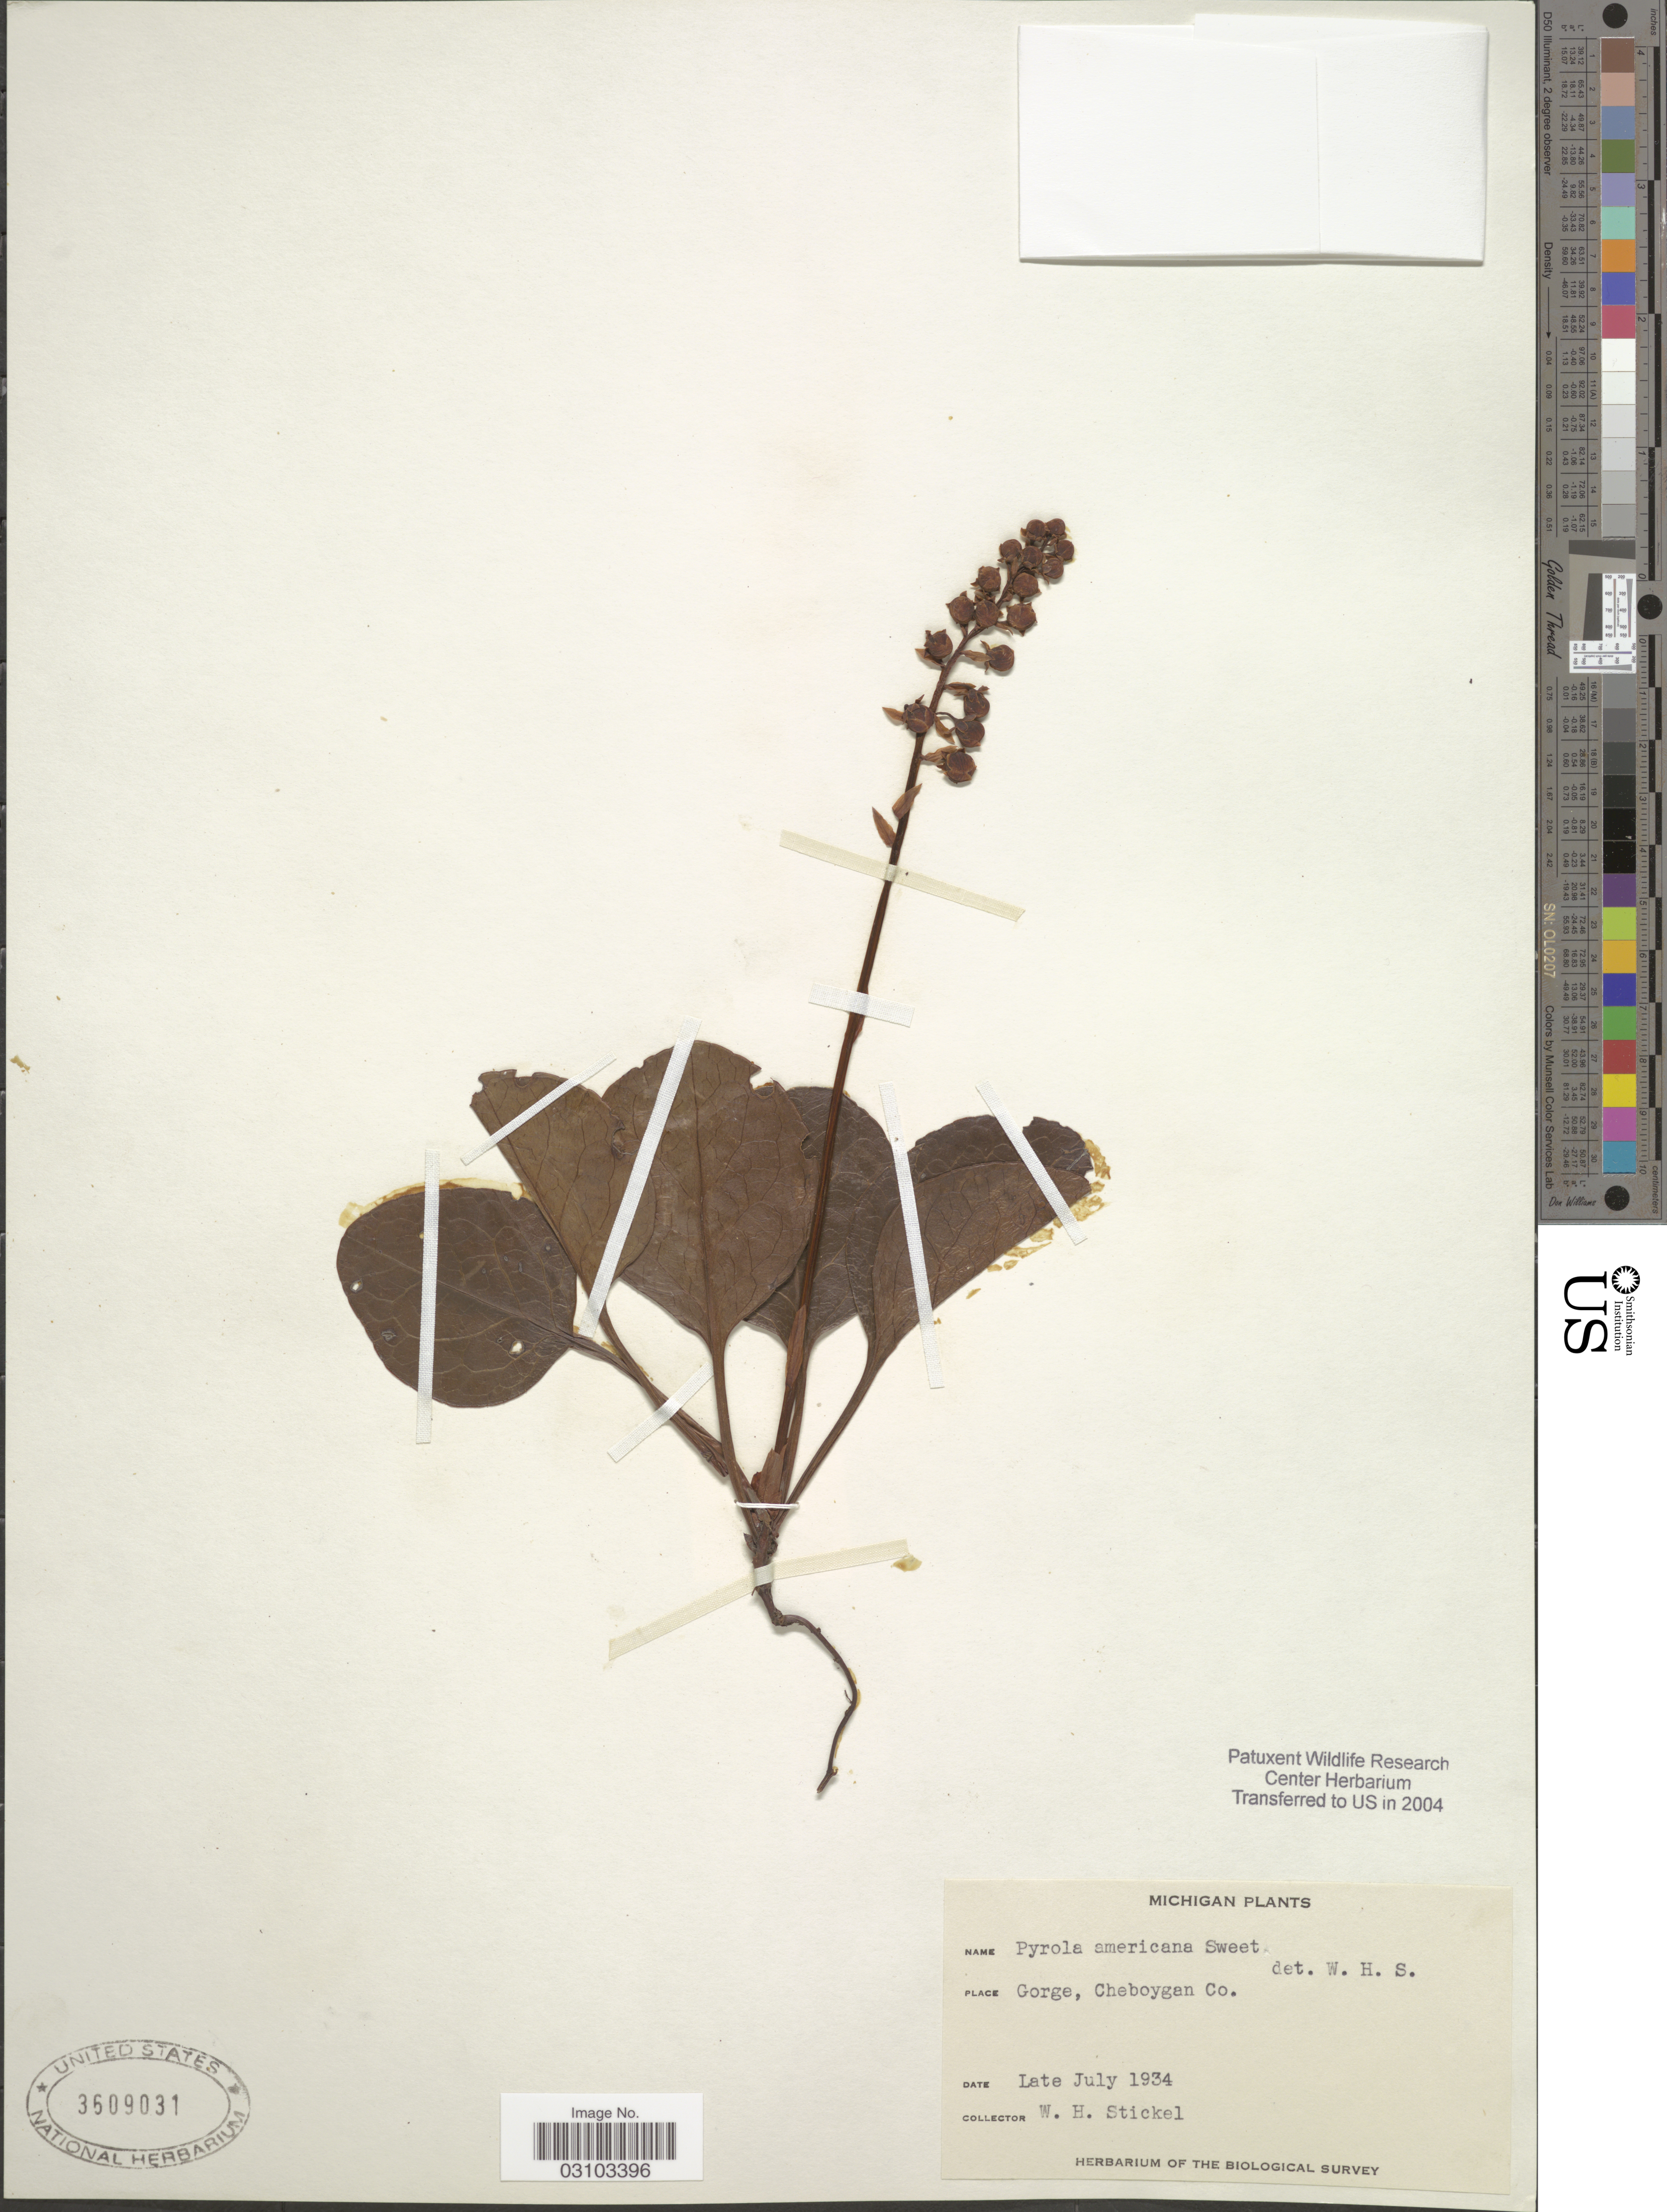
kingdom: Plantae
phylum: Tracheophyta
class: Magnoliopsida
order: Ericales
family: Ericaceae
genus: Pyrola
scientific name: Pyrola americana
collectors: W. Stickel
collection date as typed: Late July 1934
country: United States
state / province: Michigan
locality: Gorge, Cheboygan Co.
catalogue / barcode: US 3609031